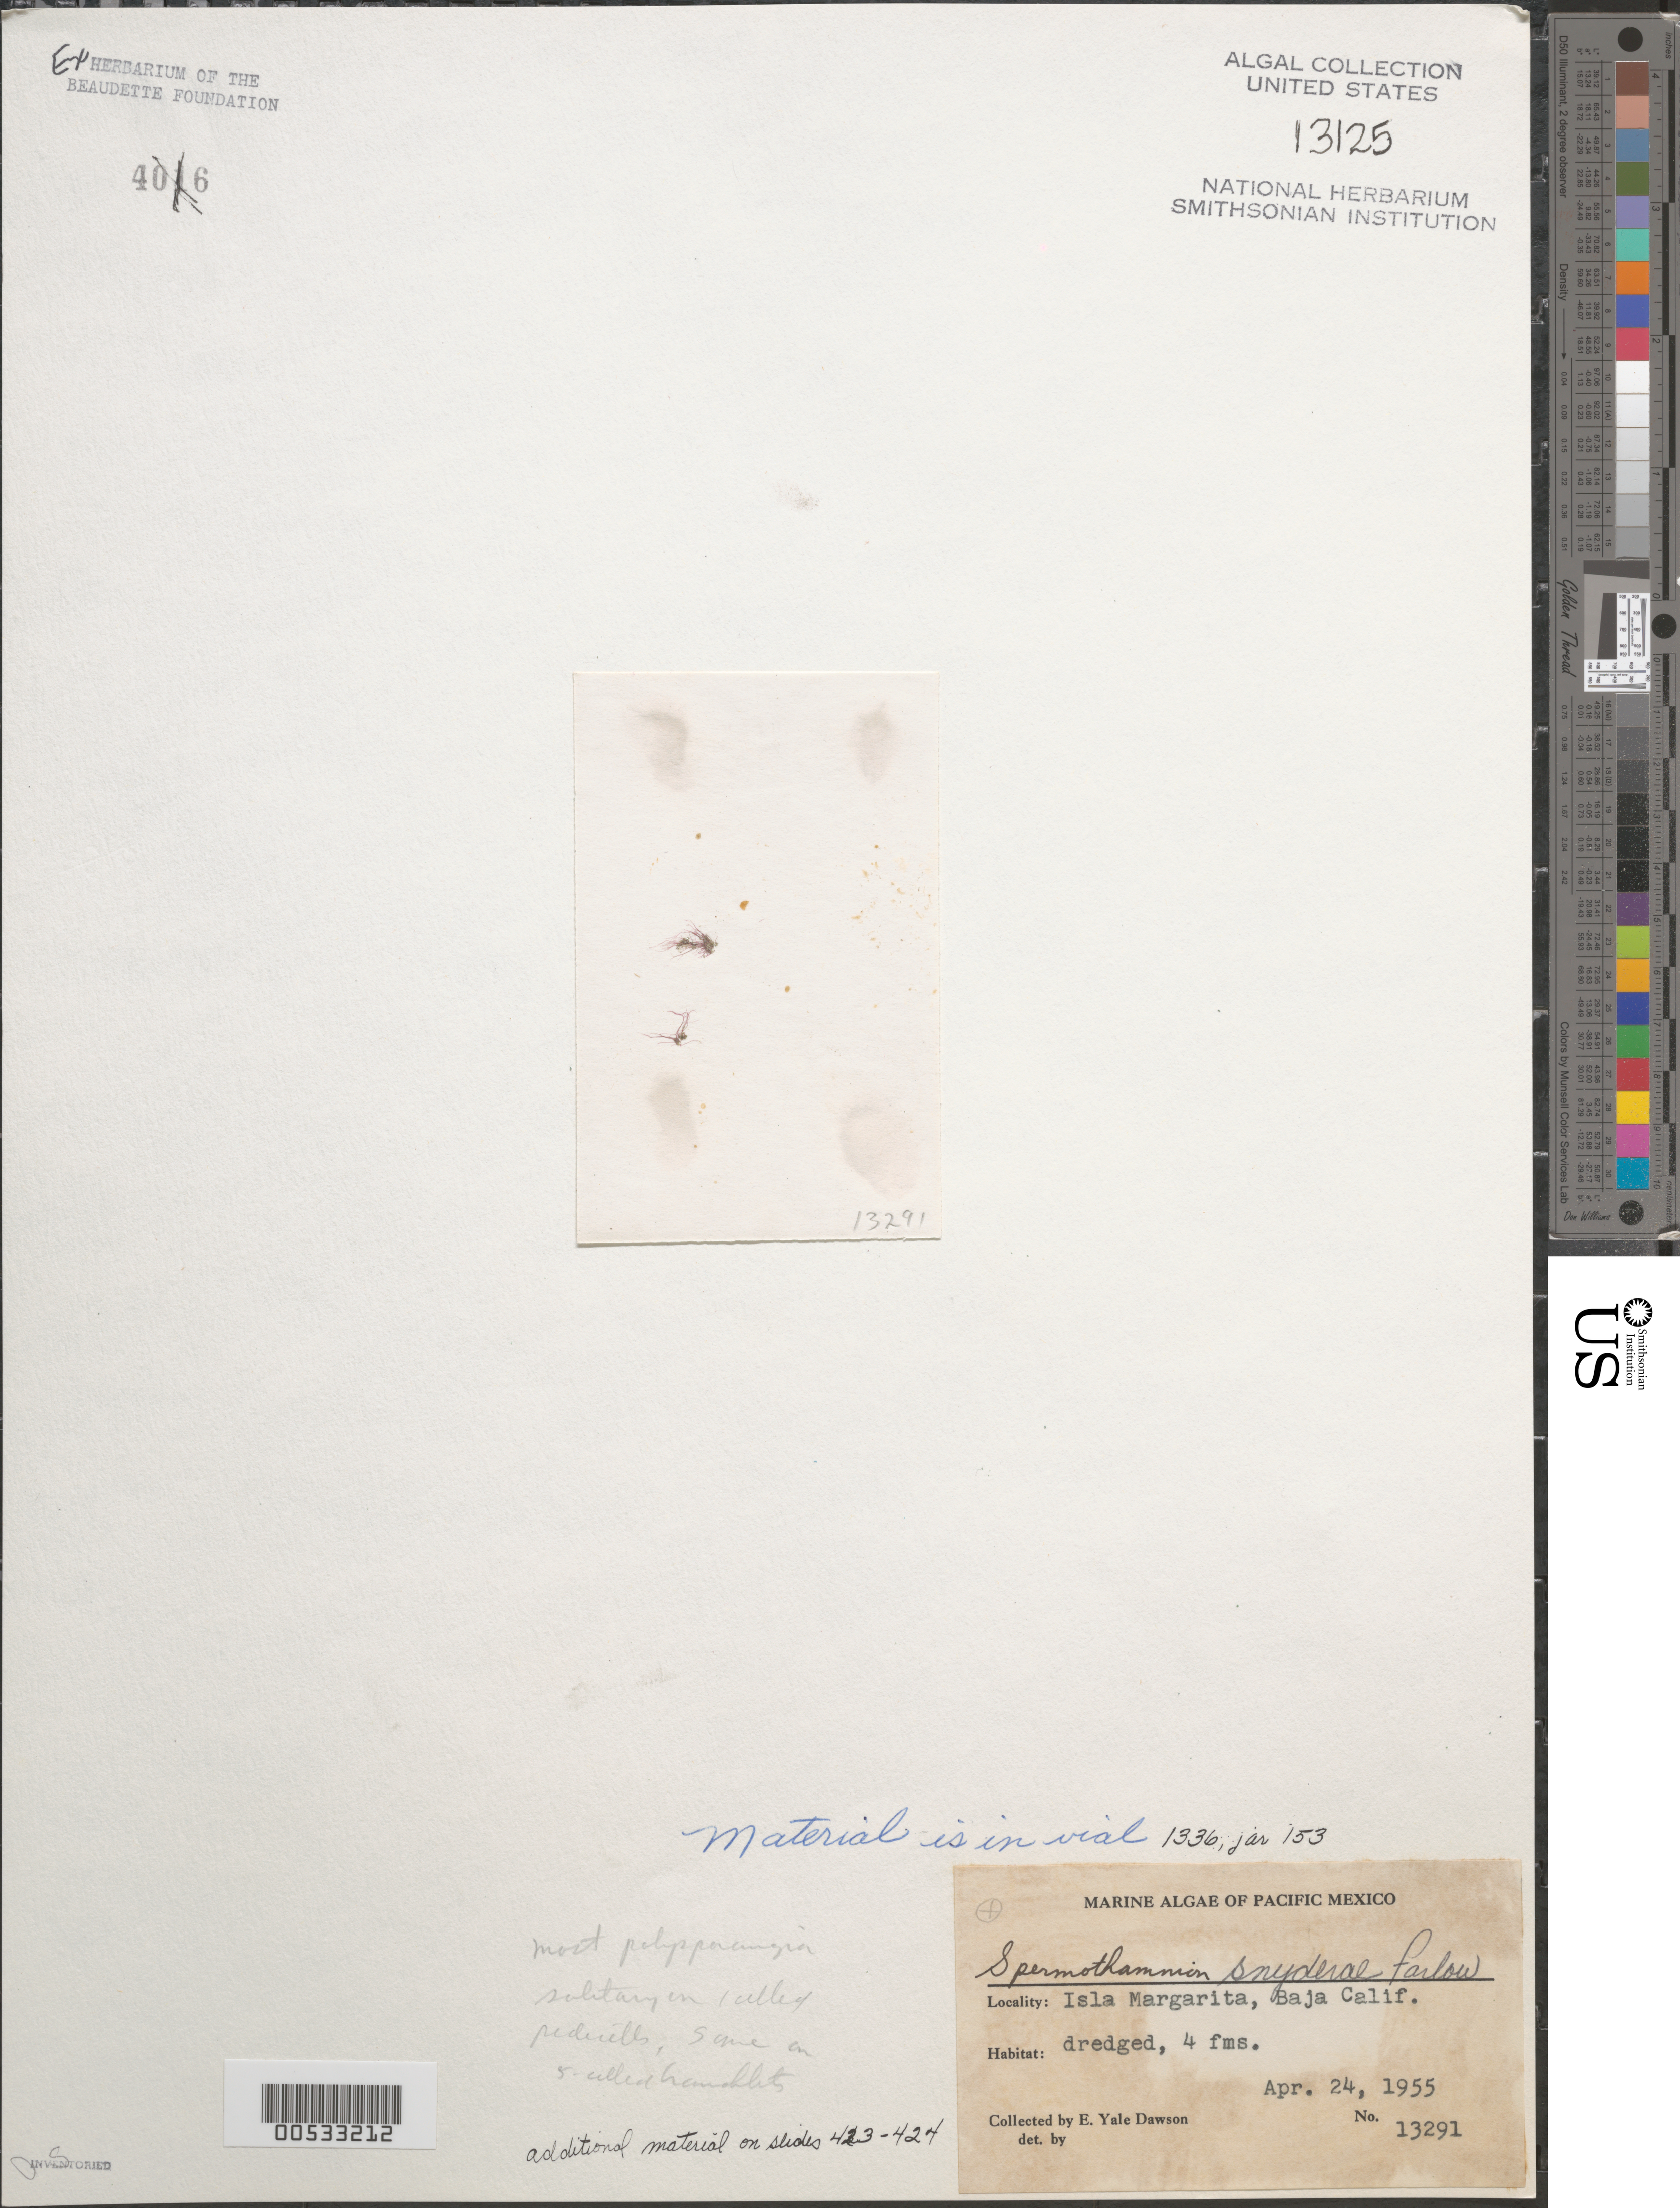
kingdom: Plantae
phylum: Rhodophyta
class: Florideophyceae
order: Ceramiales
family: Wrangeliaceae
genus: Tiffaniella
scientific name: Tiffaniella snyderae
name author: (Farl.) I.A. Abbott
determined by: Algae name updating Project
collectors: E. Y. Dawson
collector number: EYD 13291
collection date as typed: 24 Apr 1955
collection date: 1955-04-24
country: Mexico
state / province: Baja California Sur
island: Isla Margarita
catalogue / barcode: US 13125